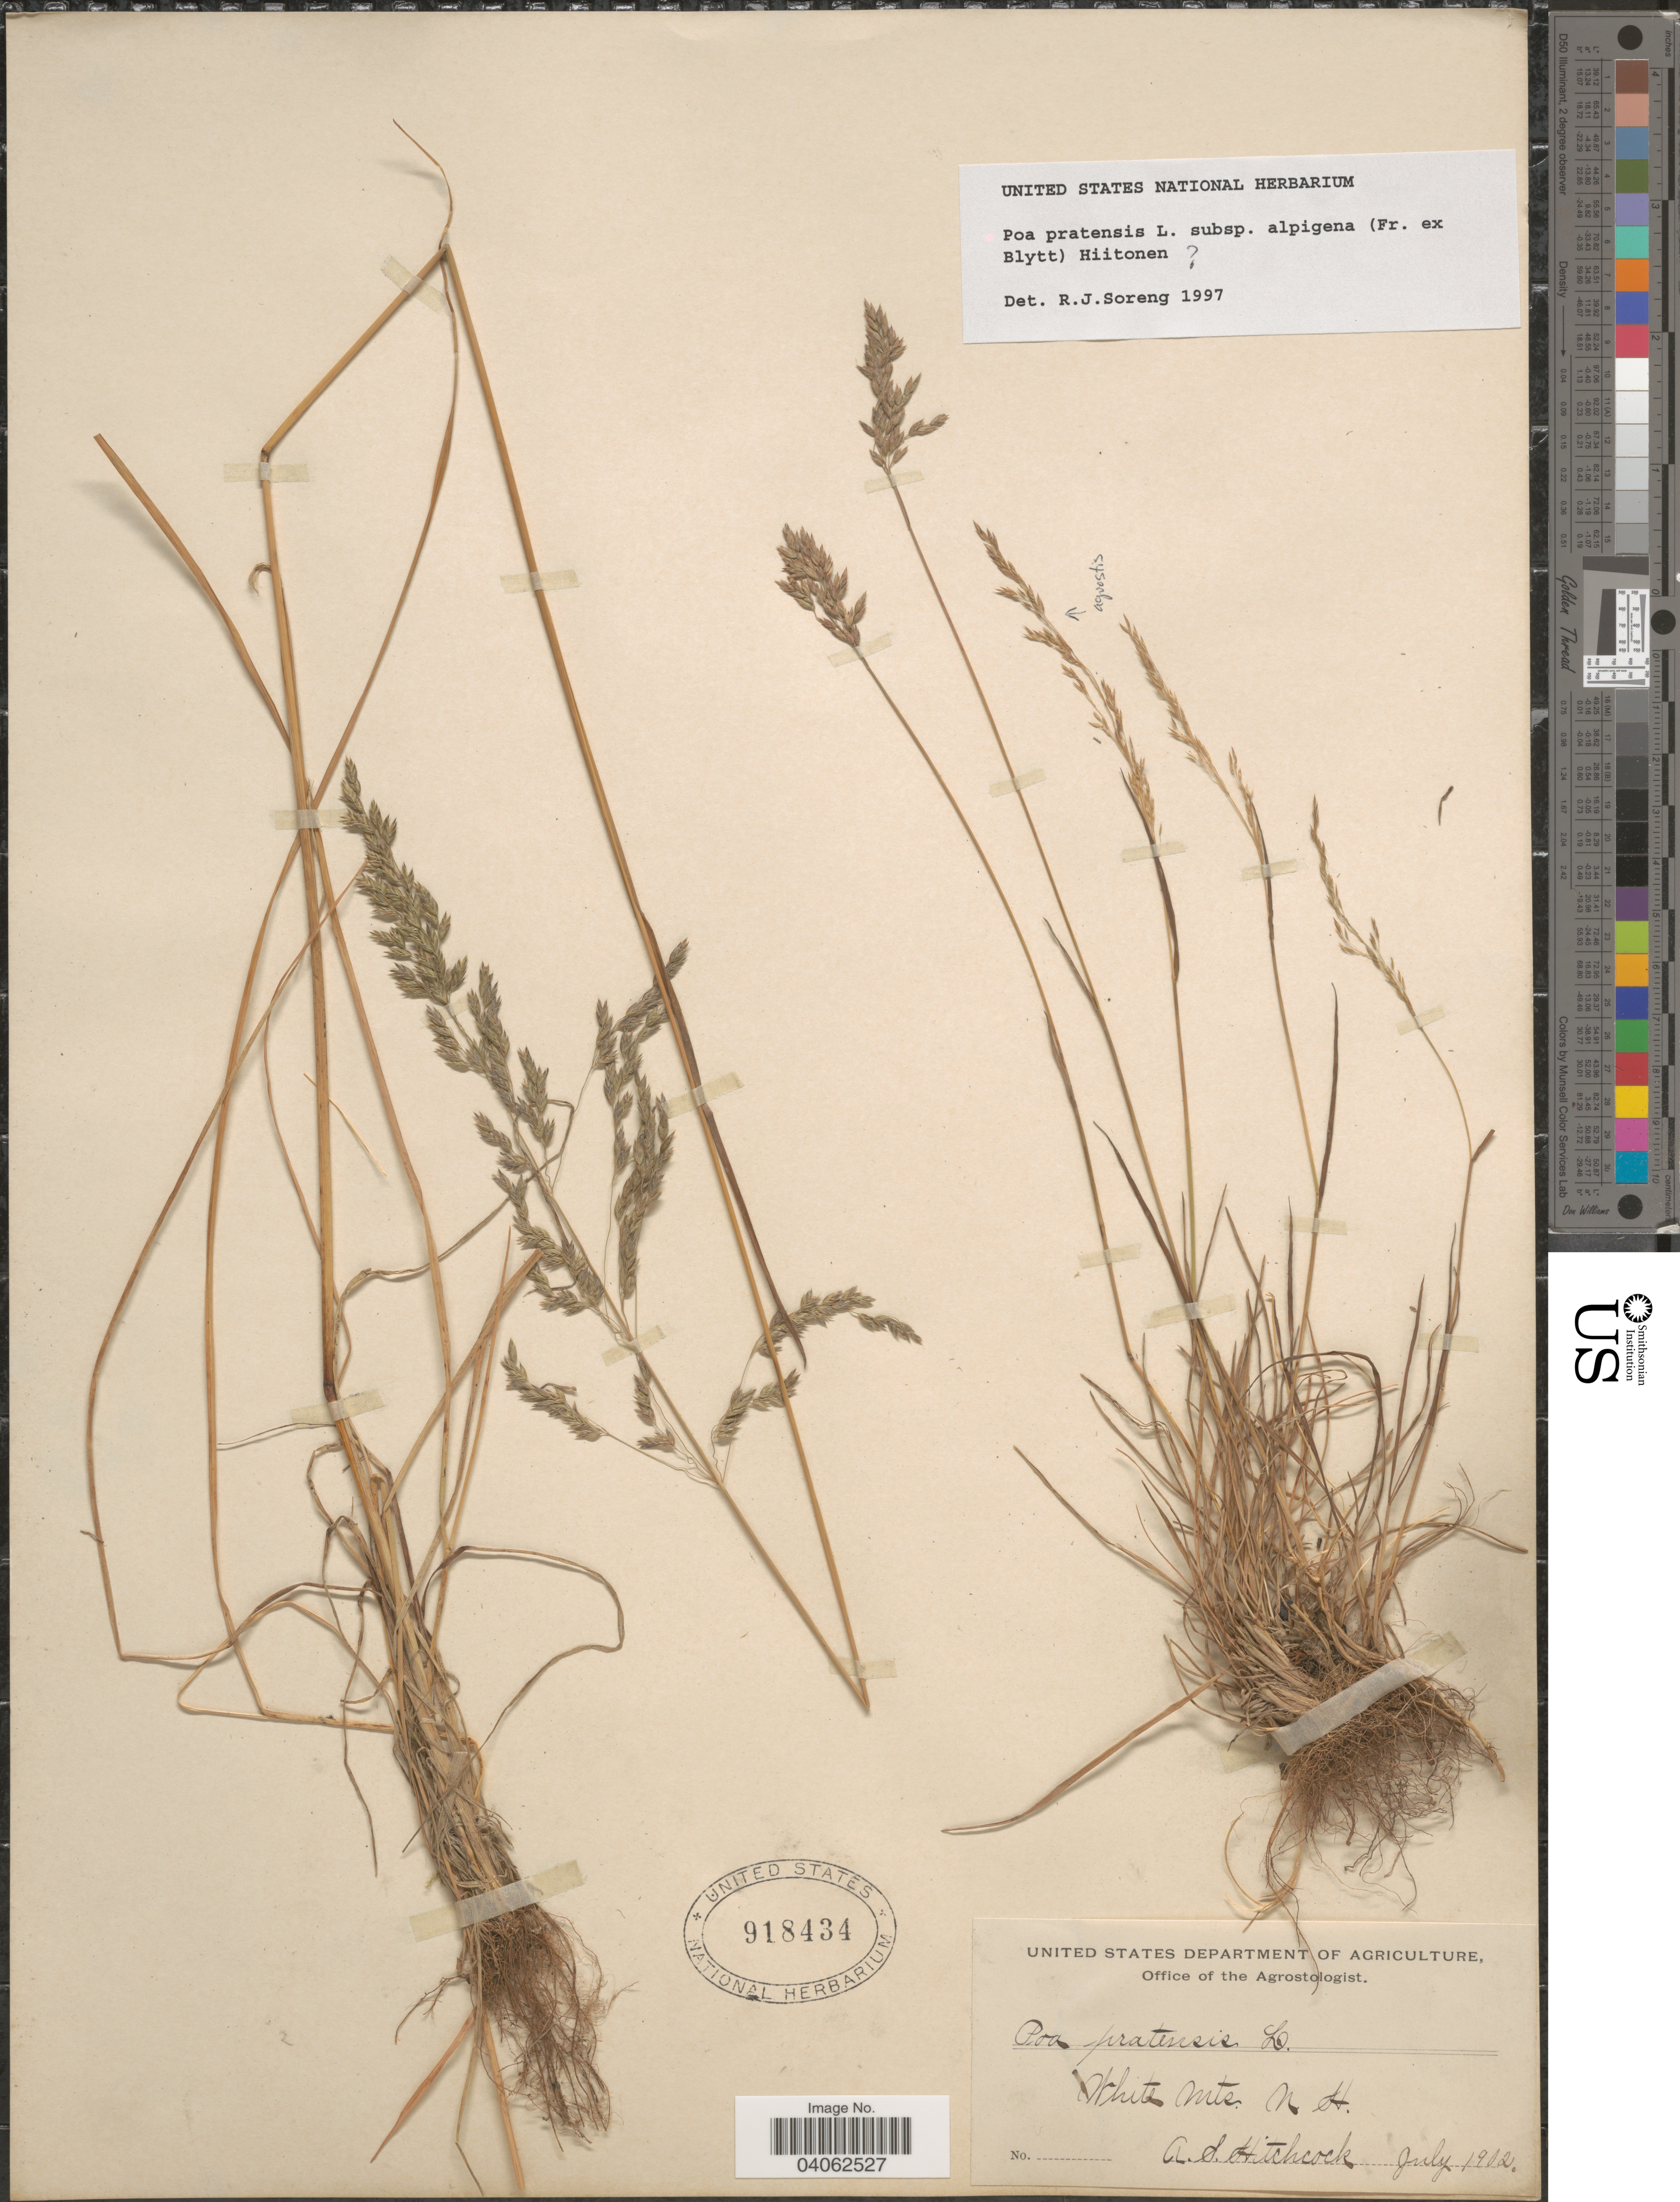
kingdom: Plantae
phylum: Tracheophyta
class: Liliopsida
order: Poales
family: Poaceae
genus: Poa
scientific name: Poa pratensis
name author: L.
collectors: A. S. Hitchcock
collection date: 1902-07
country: United States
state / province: New Hampshire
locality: White Mts.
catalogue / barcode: US 918434